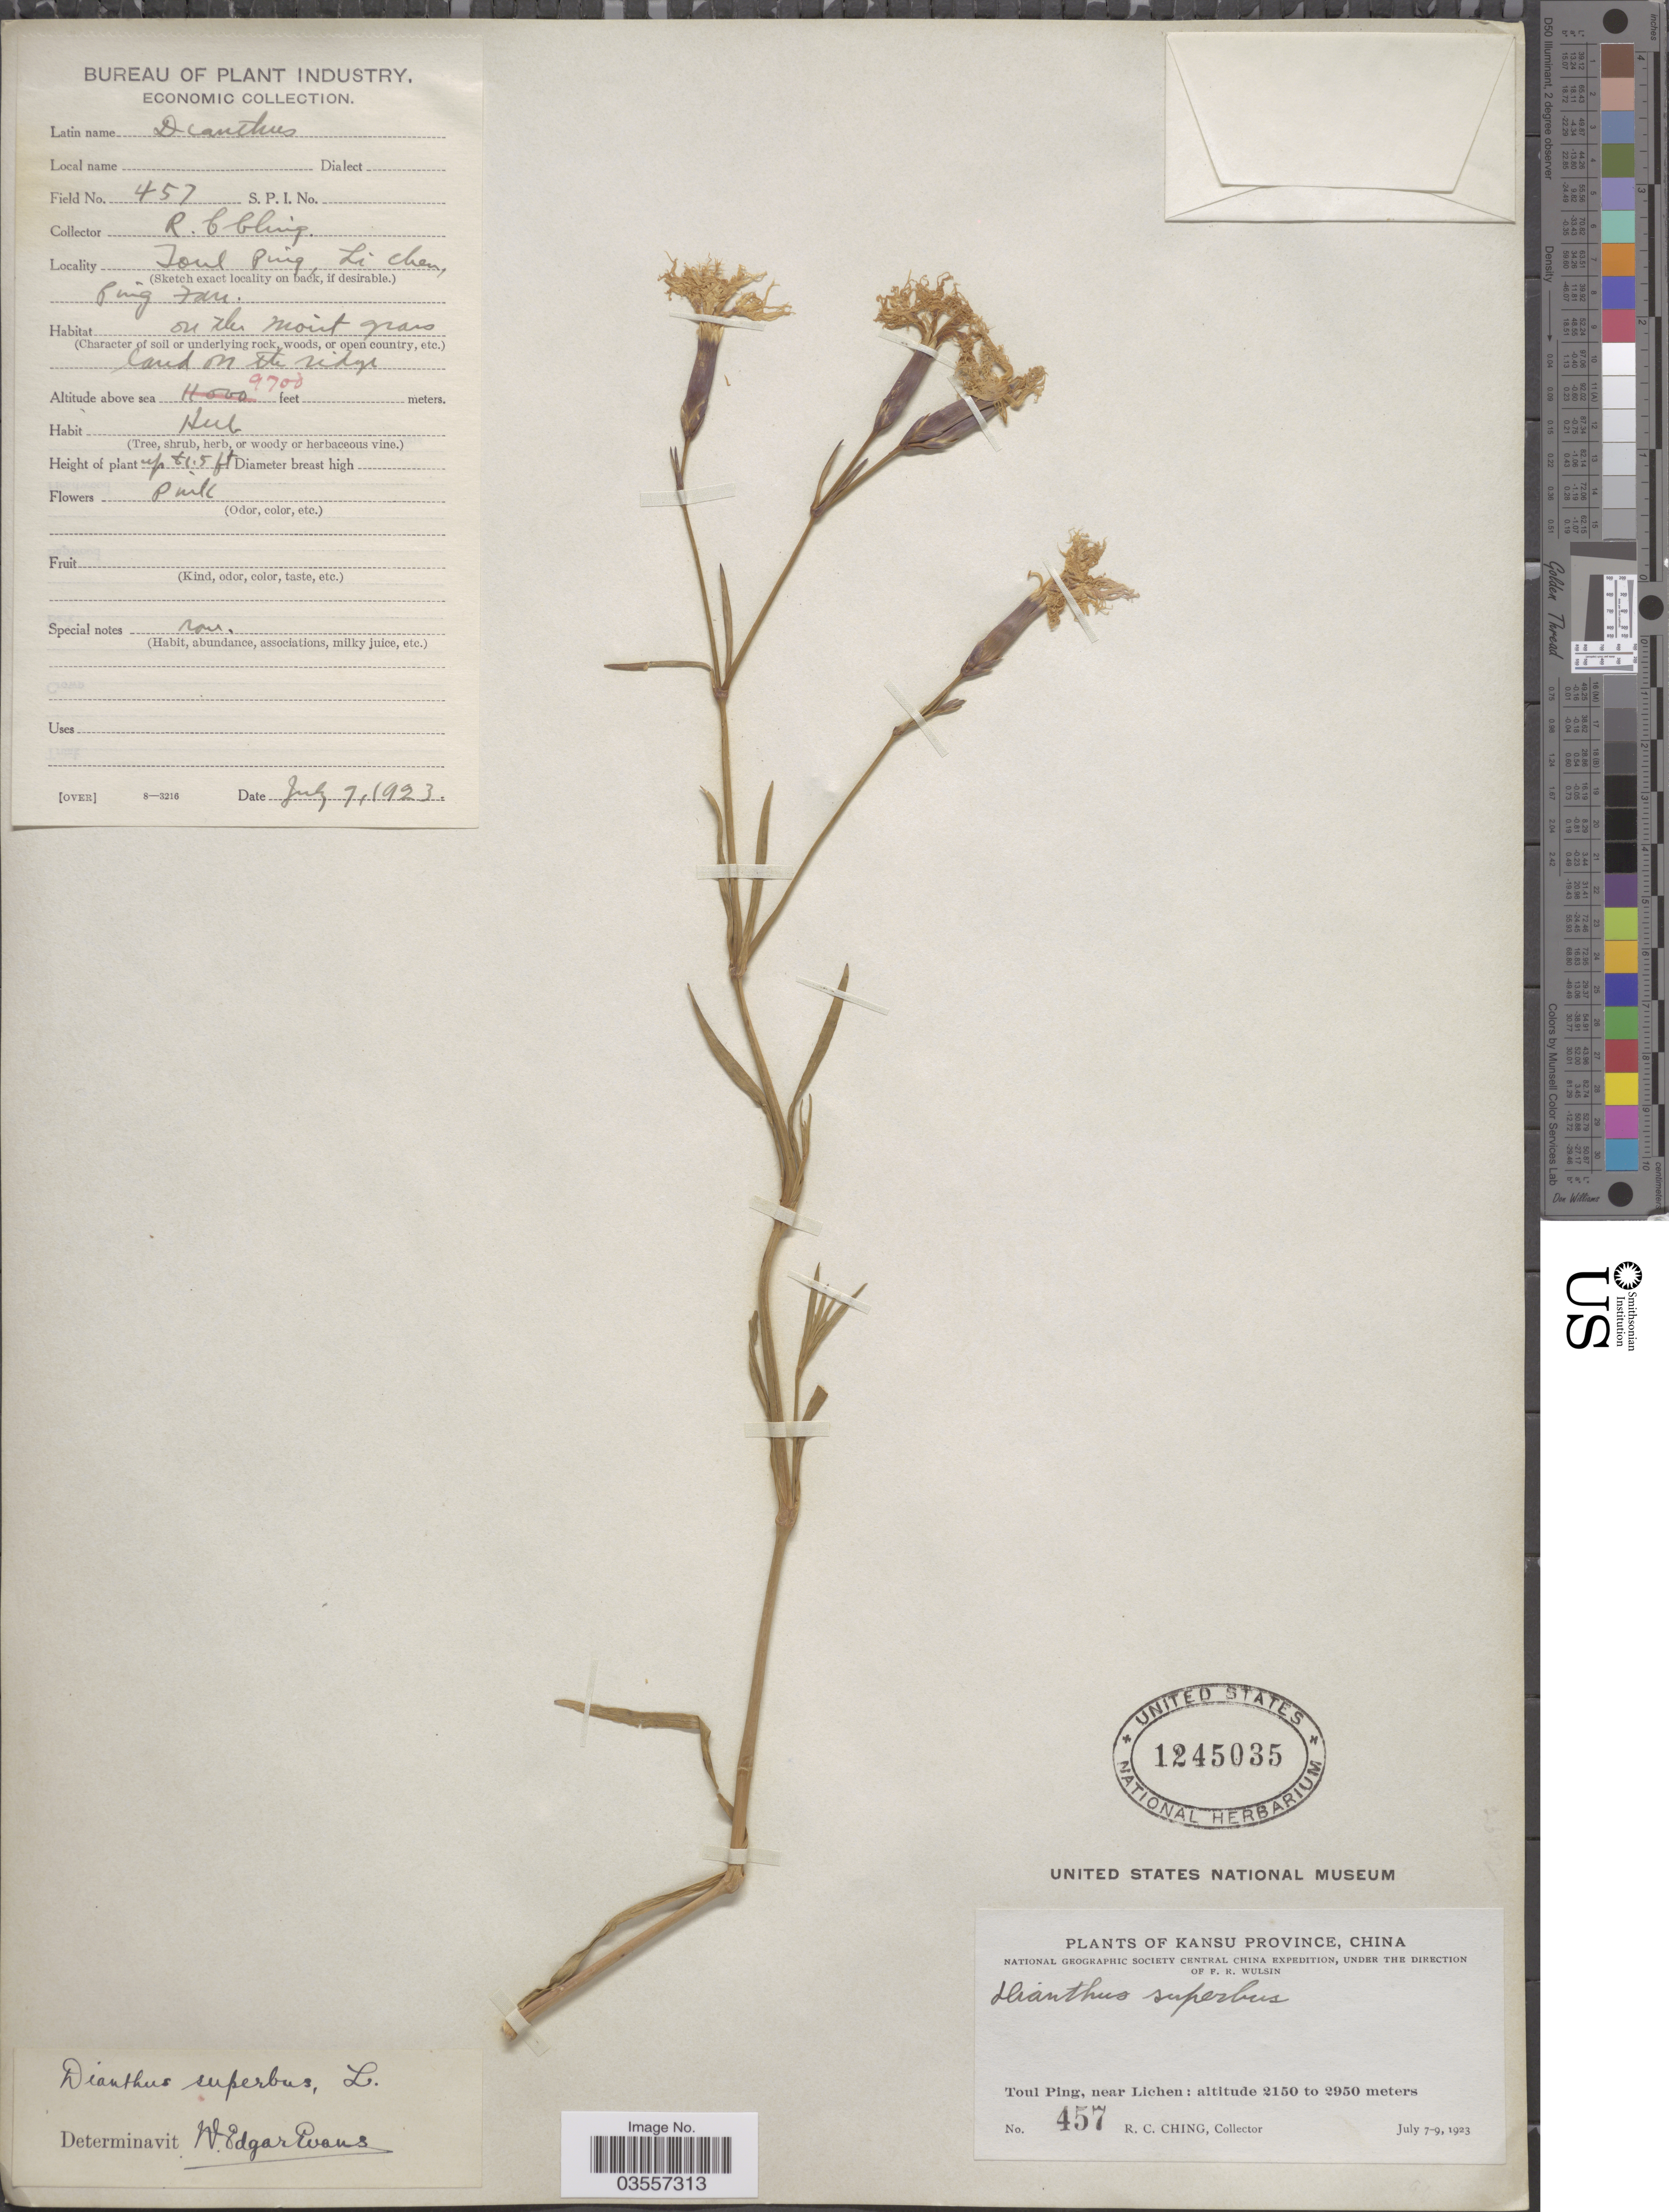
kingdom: Plantae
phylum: Tracheophyta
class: Magnoliopsida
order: Caryophyllales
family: Caryophyllaceae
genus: Dianthus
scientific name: Dianthus superbus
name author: L.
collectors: R. C. Ching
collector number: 457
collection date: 1923-07-09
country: China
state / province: Gansu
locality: Kansu Province. Toul Ping, near Lichen. Ping Fan.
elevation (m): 2957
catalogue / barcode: US 1245035